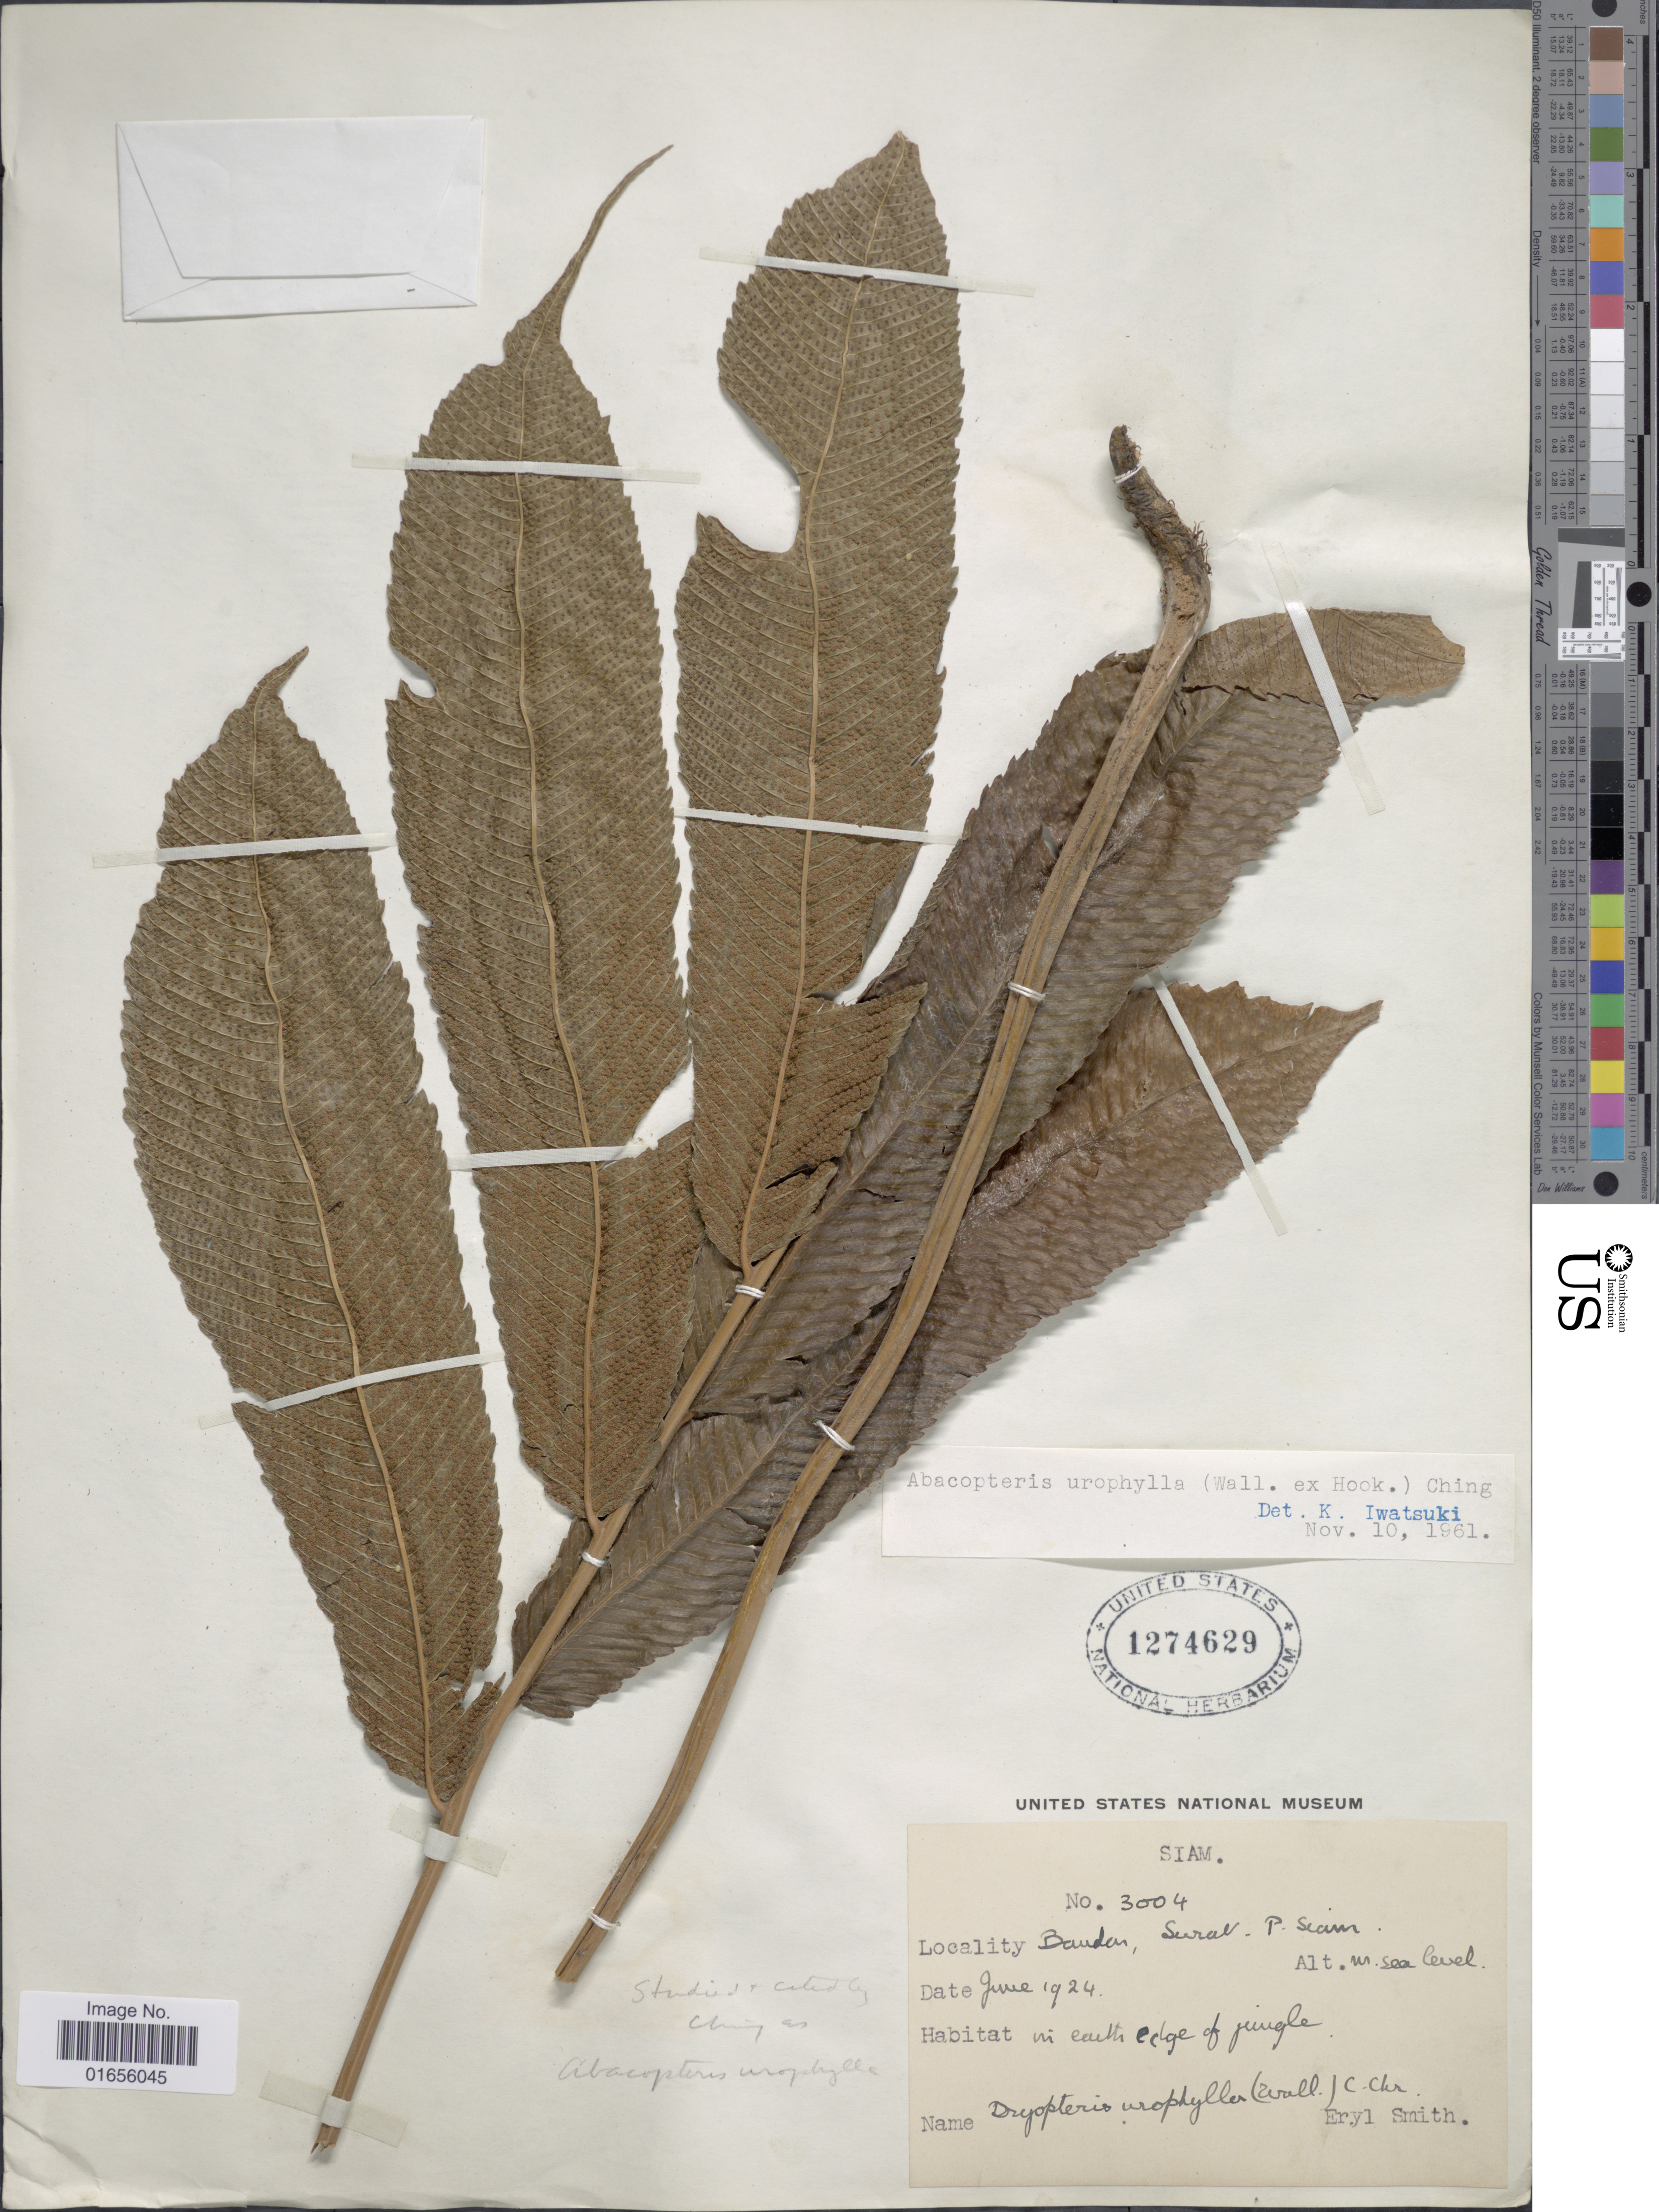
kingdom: Plantae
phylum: Tracheophyta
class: Polypodiopsida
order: Polypodiales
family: Thelypteridaceae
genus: Pronephrium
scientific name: Pronephrium repandum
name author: (Fée) Holttum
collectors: C. E. Smith Jr.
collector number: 3004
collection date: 1924-06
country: Thailand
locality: Siam, Bandon, Surat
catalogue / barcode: US 1274629